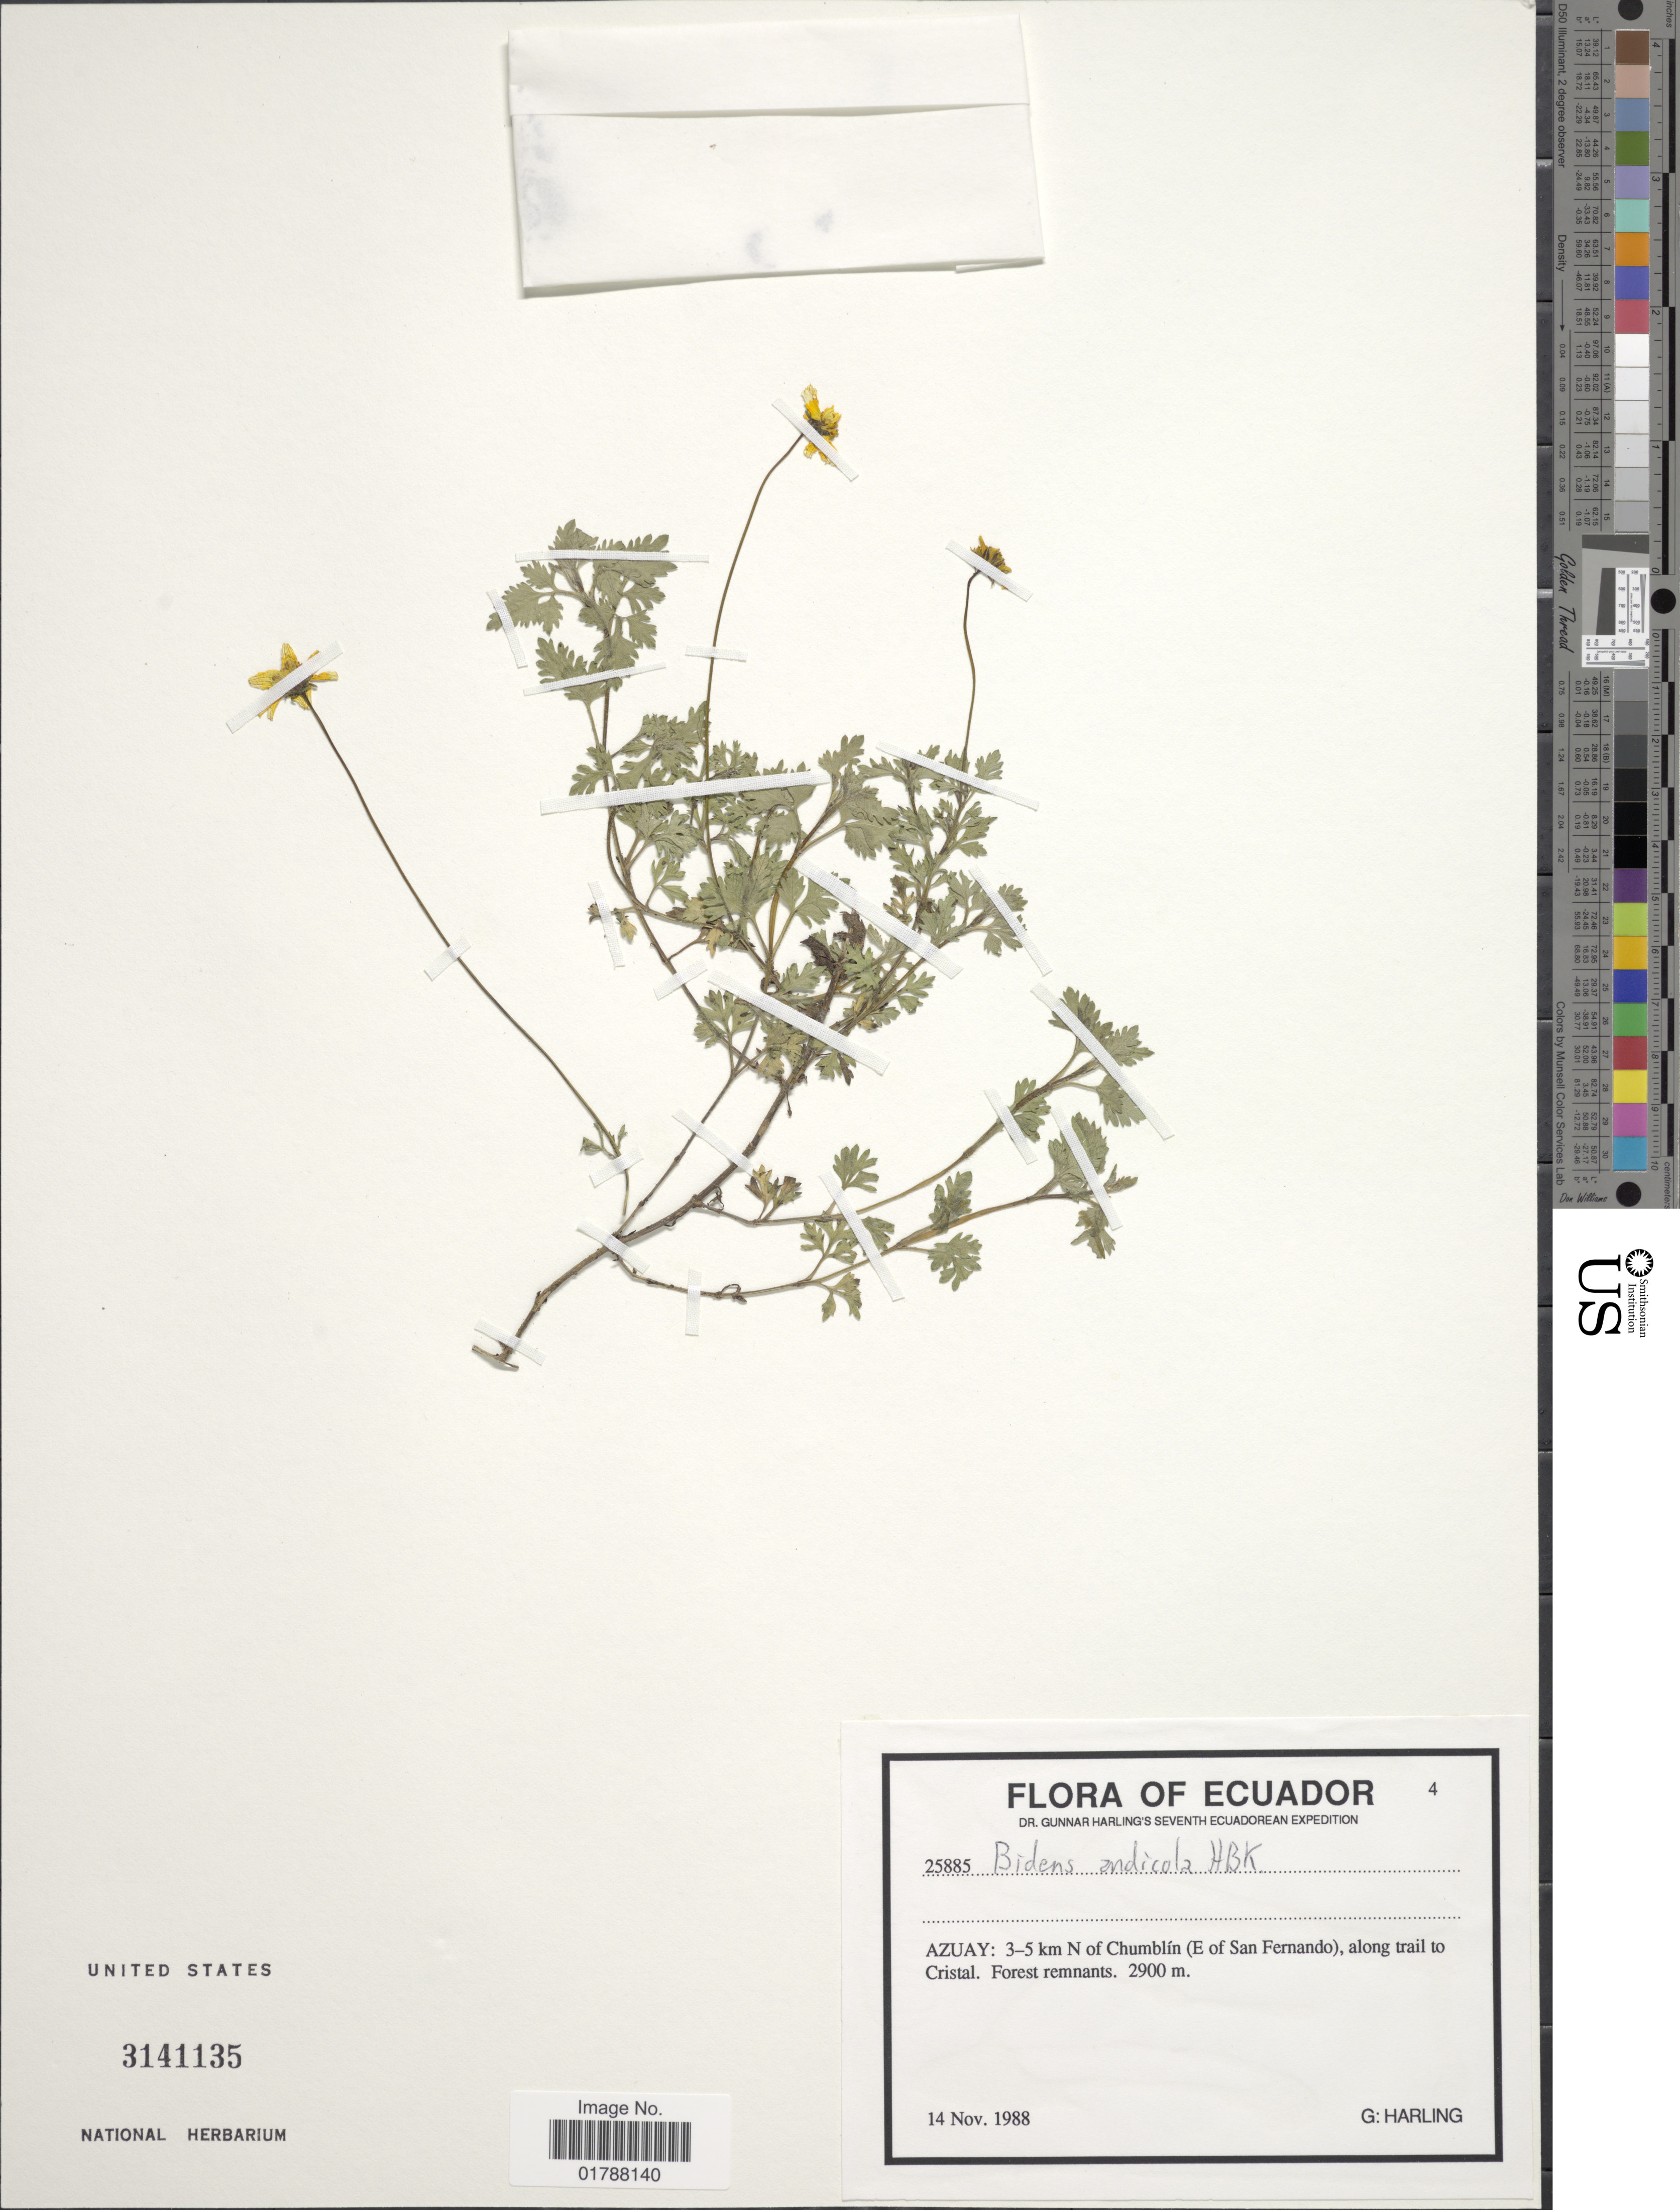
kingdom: Plantae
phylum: Tracheophyta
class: Magnoliopsida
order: Asterales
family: Asteraceae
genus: Bidens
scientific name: Bidens andicola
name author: Kunth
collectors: G. Harling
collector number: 25885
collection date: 1988-11-14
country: Ecuador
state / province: Azuay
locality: Azuay: 3-5 km N of Chumbin (E of San Fernando), along trail to Cristal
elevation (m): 2900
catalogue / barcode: US 3141135